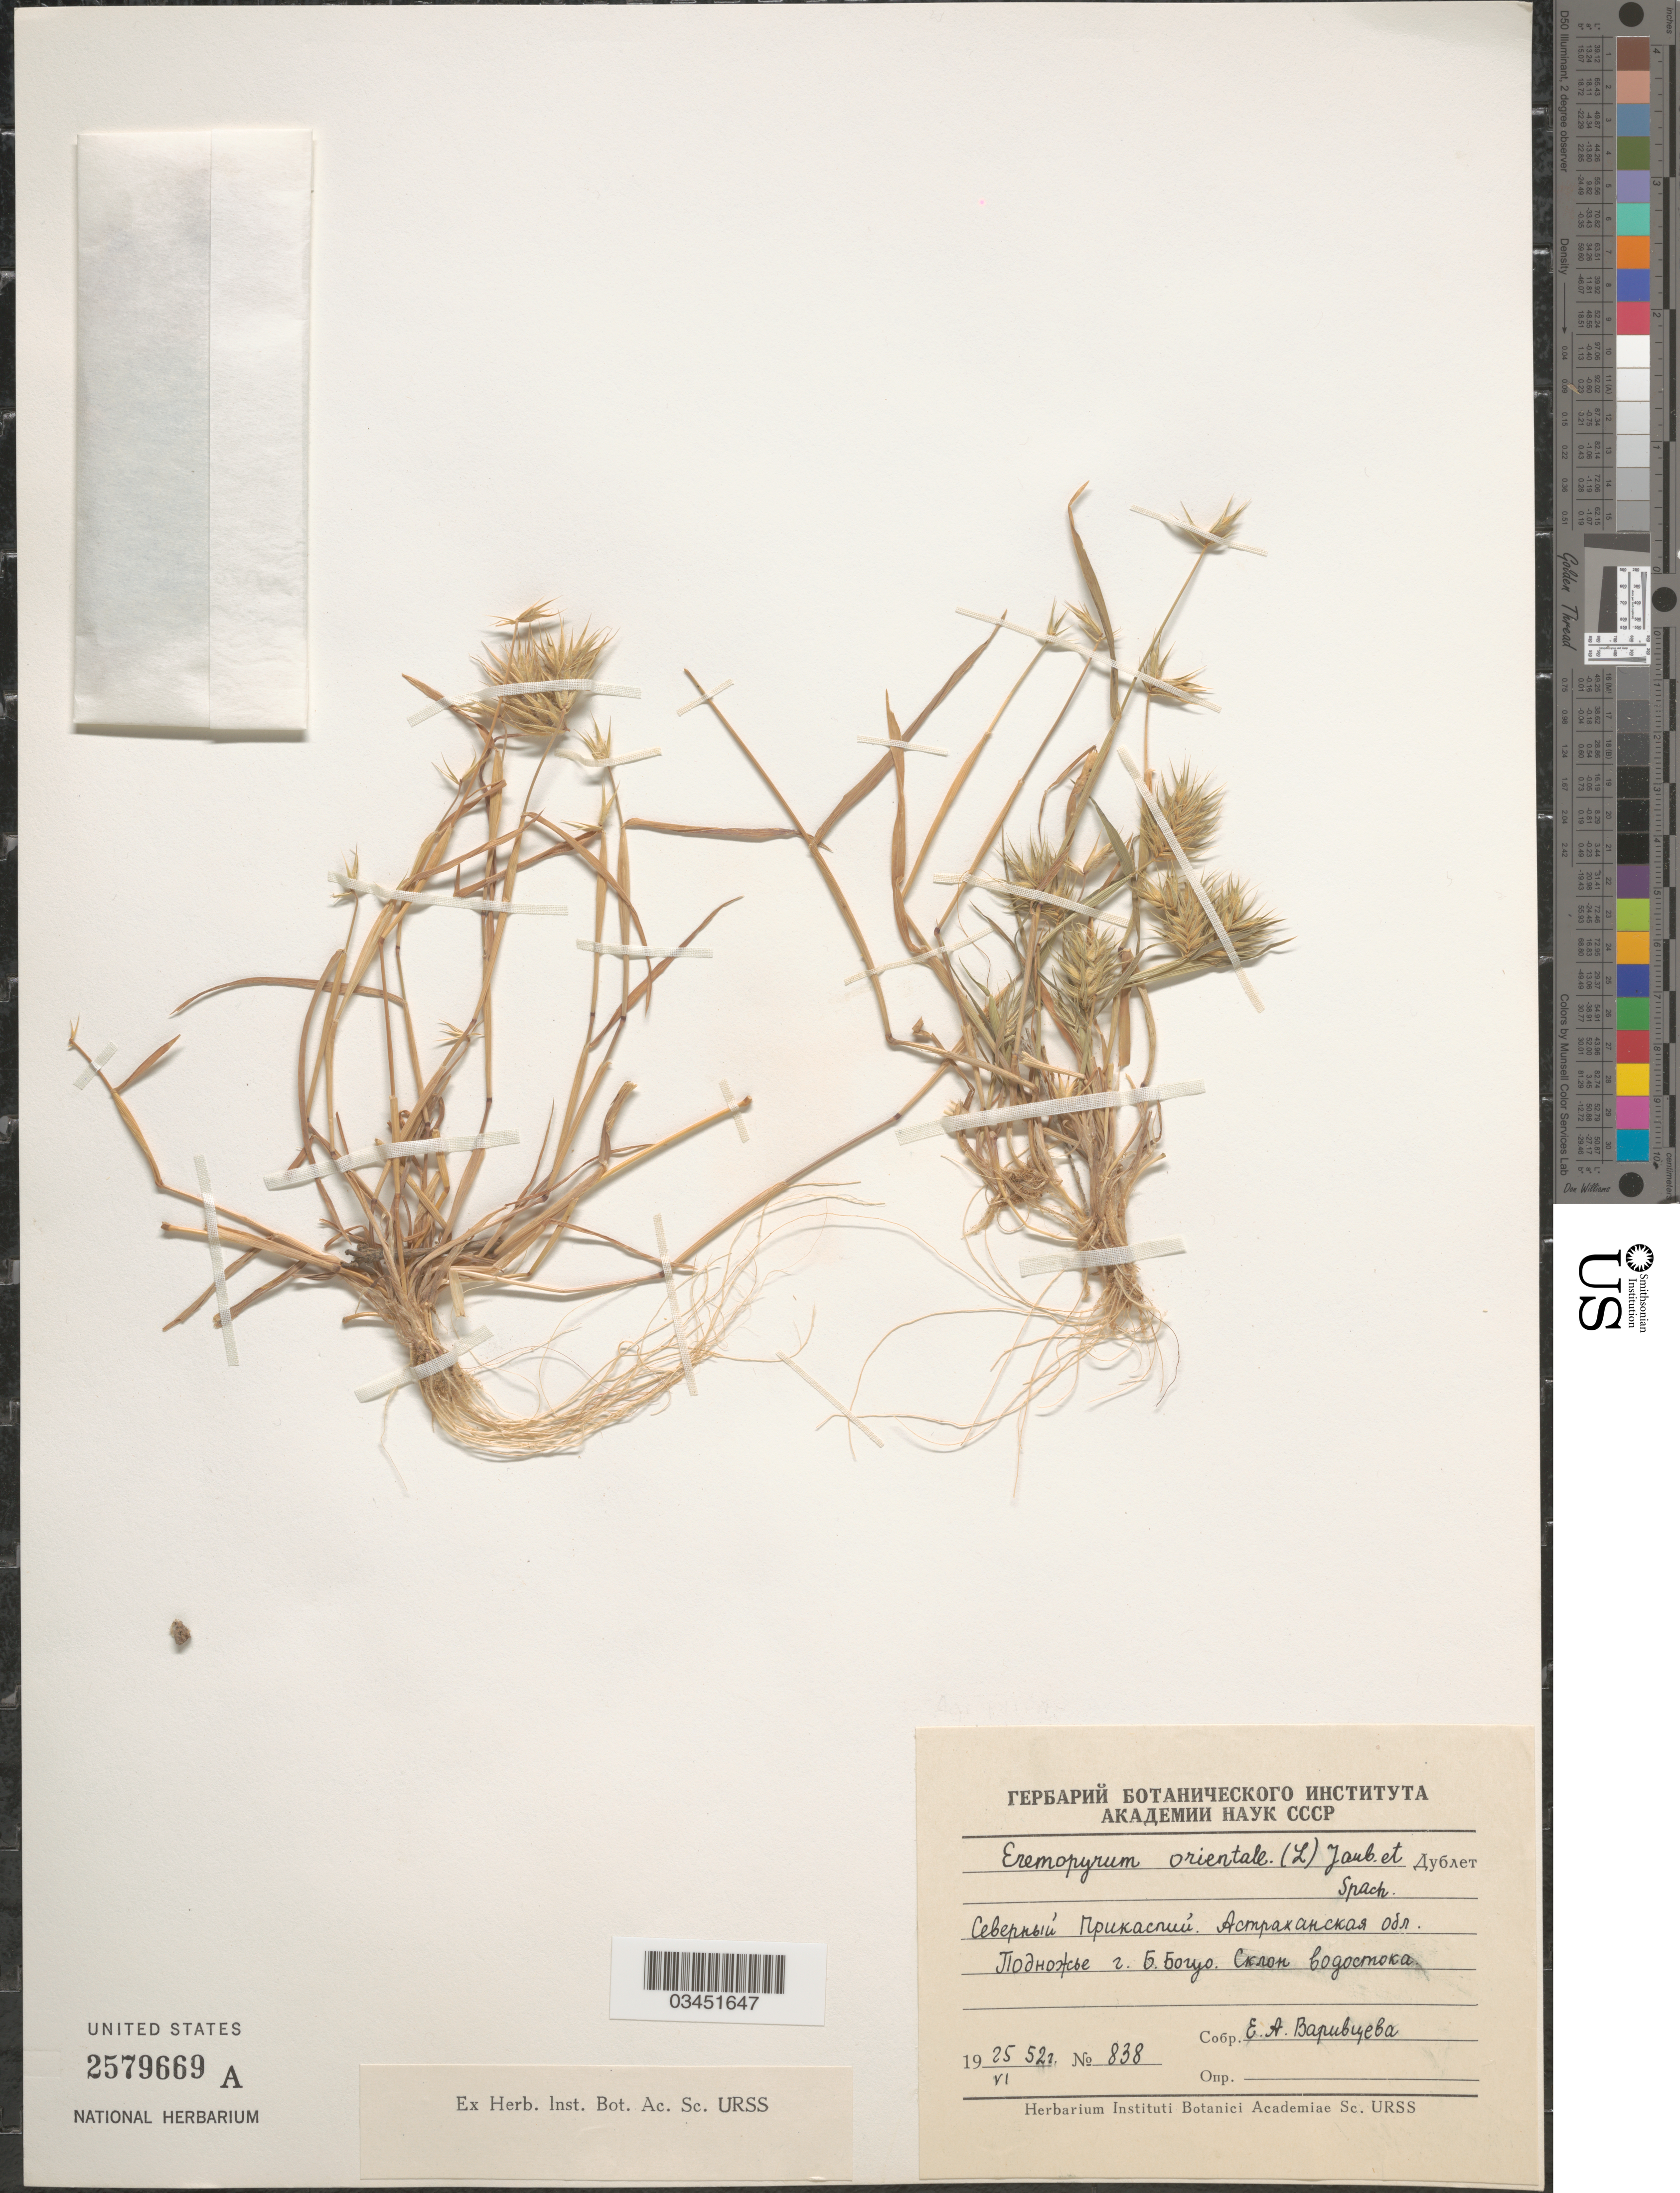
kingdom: Plantae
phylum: Tracheophyta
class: Liliopsida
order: Poales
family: Poaceae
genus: Eremopyrum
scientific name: Eremopyrum orientale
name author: (L.) Jaub. & Spach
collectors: E. Varivtseva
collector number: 838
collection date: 1952-06-25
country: Russian Federation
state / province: Astrakhan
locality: Bolshoye Bogdo Mt.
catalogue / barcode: US 2579669A